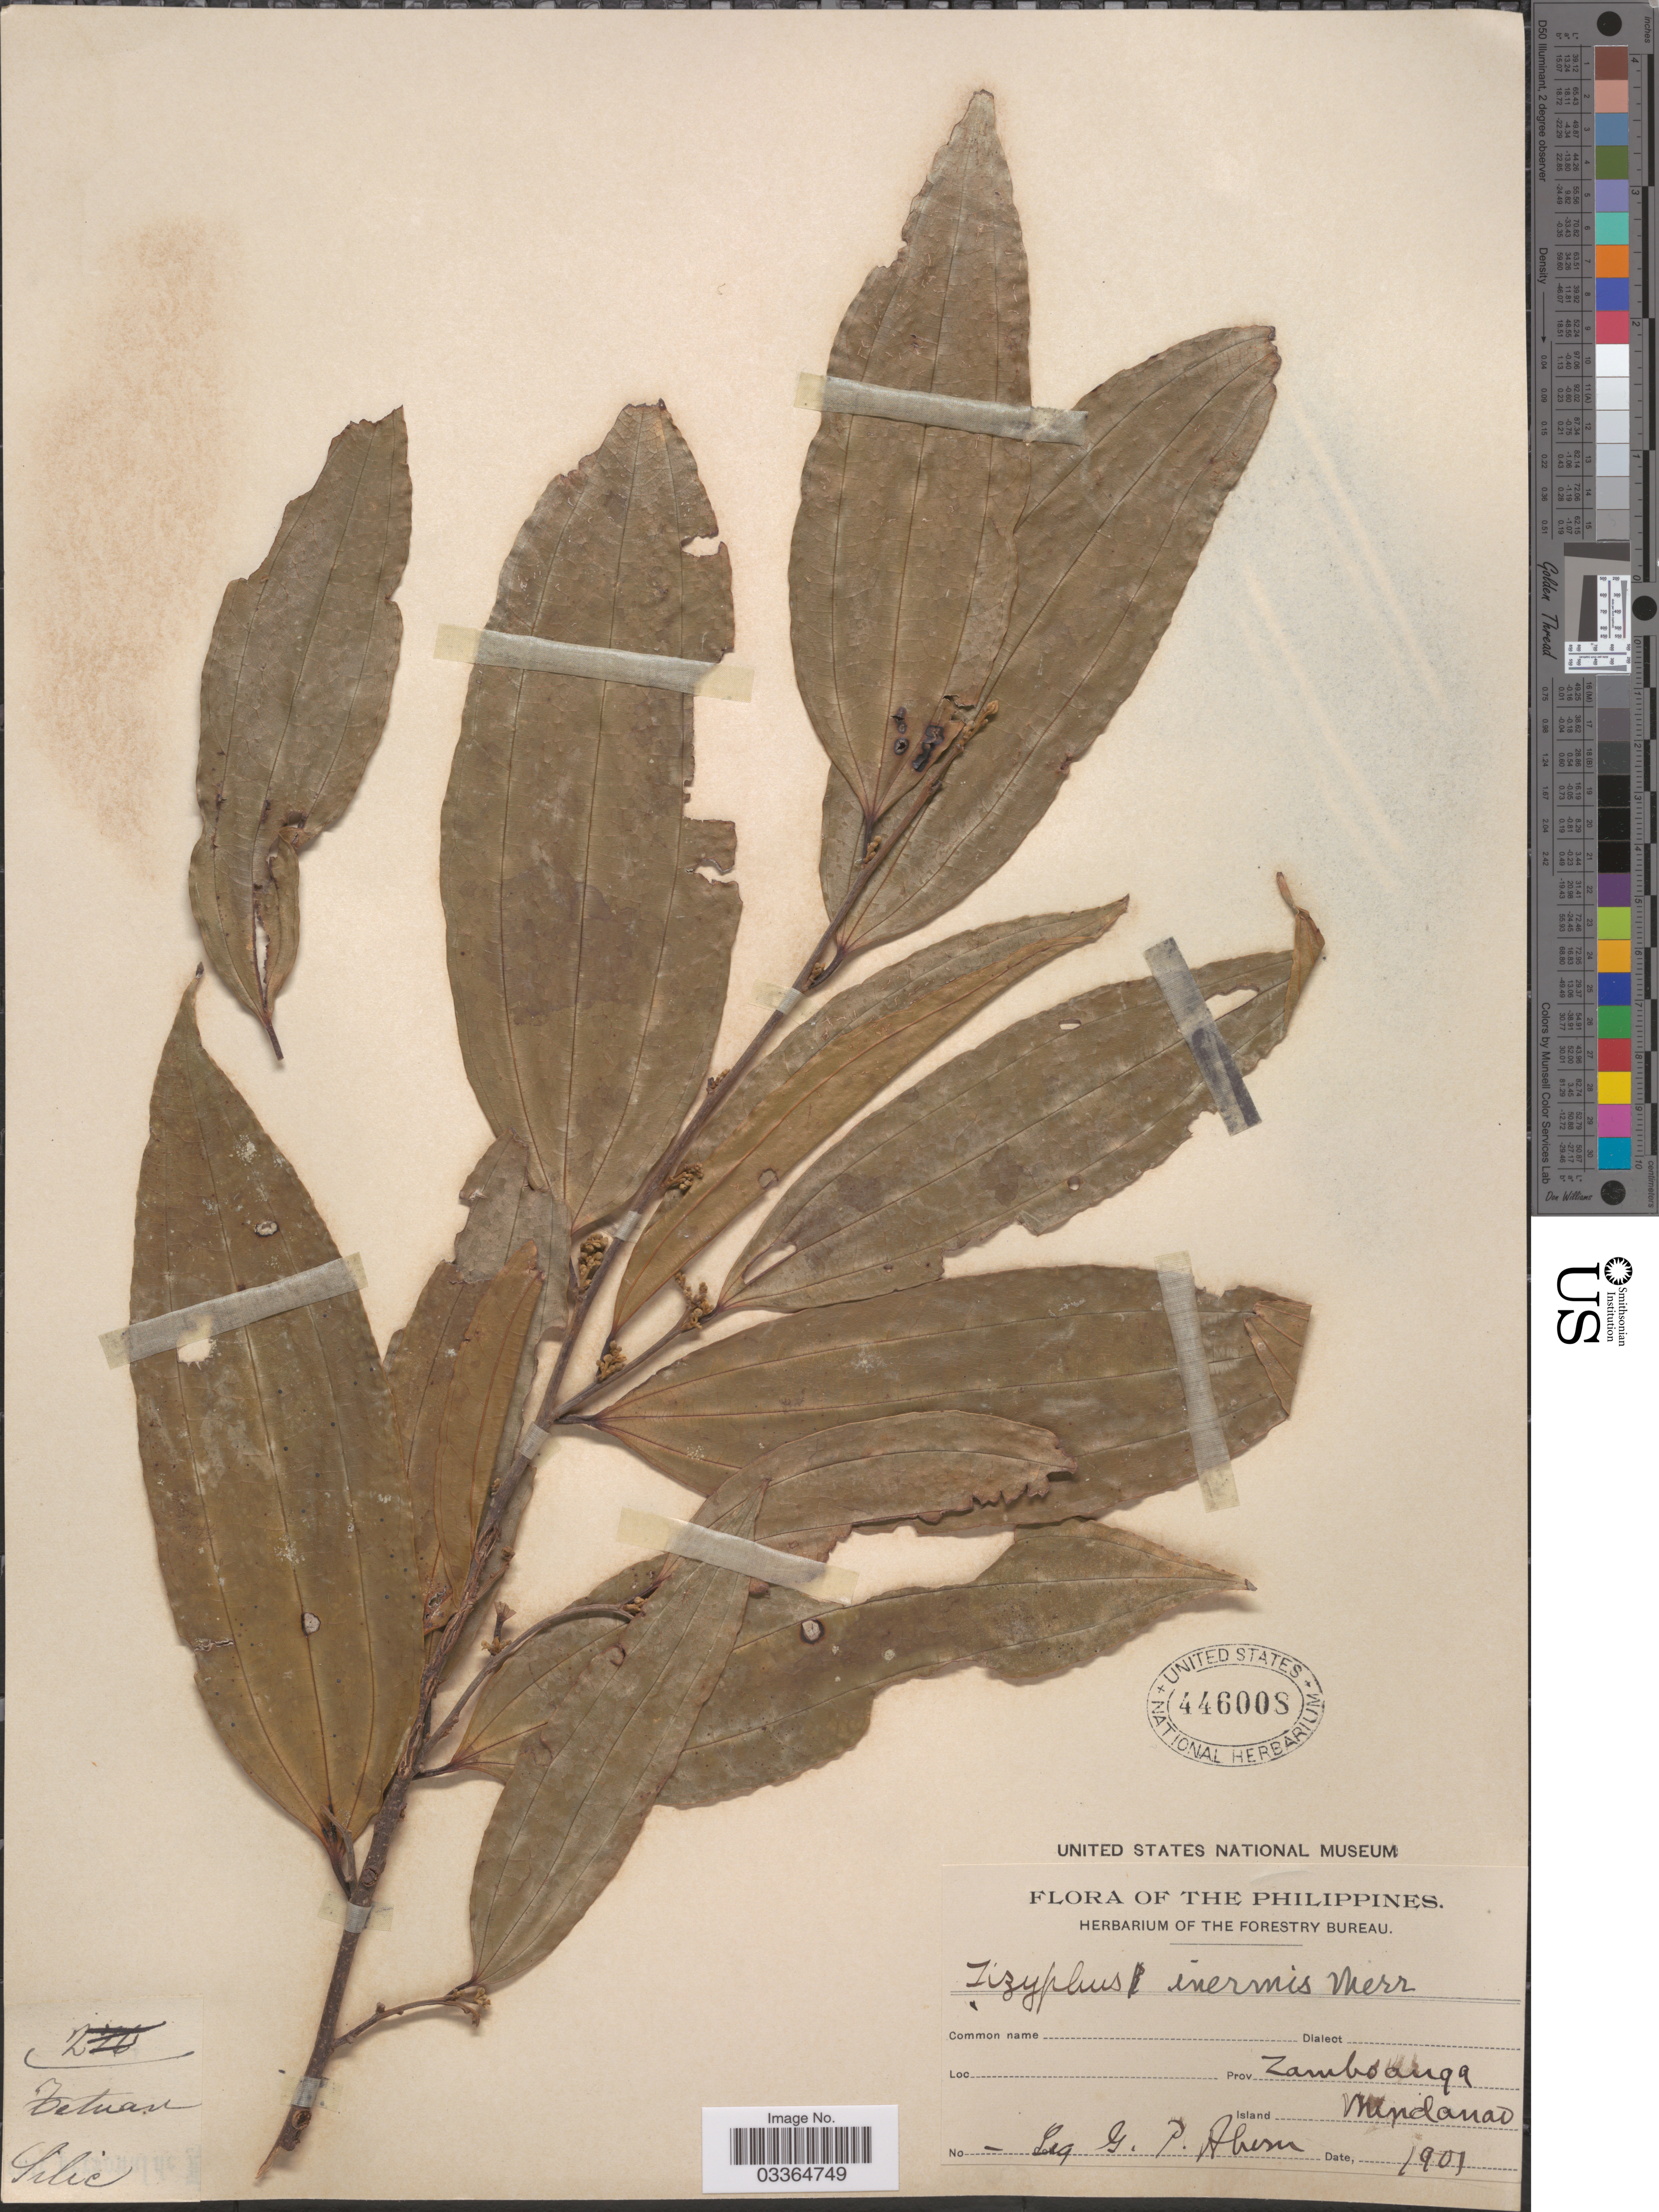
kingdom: Plantae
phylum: Tracheophyta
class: Magnoliopsida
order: Rosales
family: Rhamnaceae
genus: Ziziphus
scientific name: Ziziphus inermis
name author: Merr.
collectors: G. Ahern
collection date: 1901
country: Philippines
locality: Prov. Zamboanga. Island Mindanao.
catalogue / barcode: US 446008